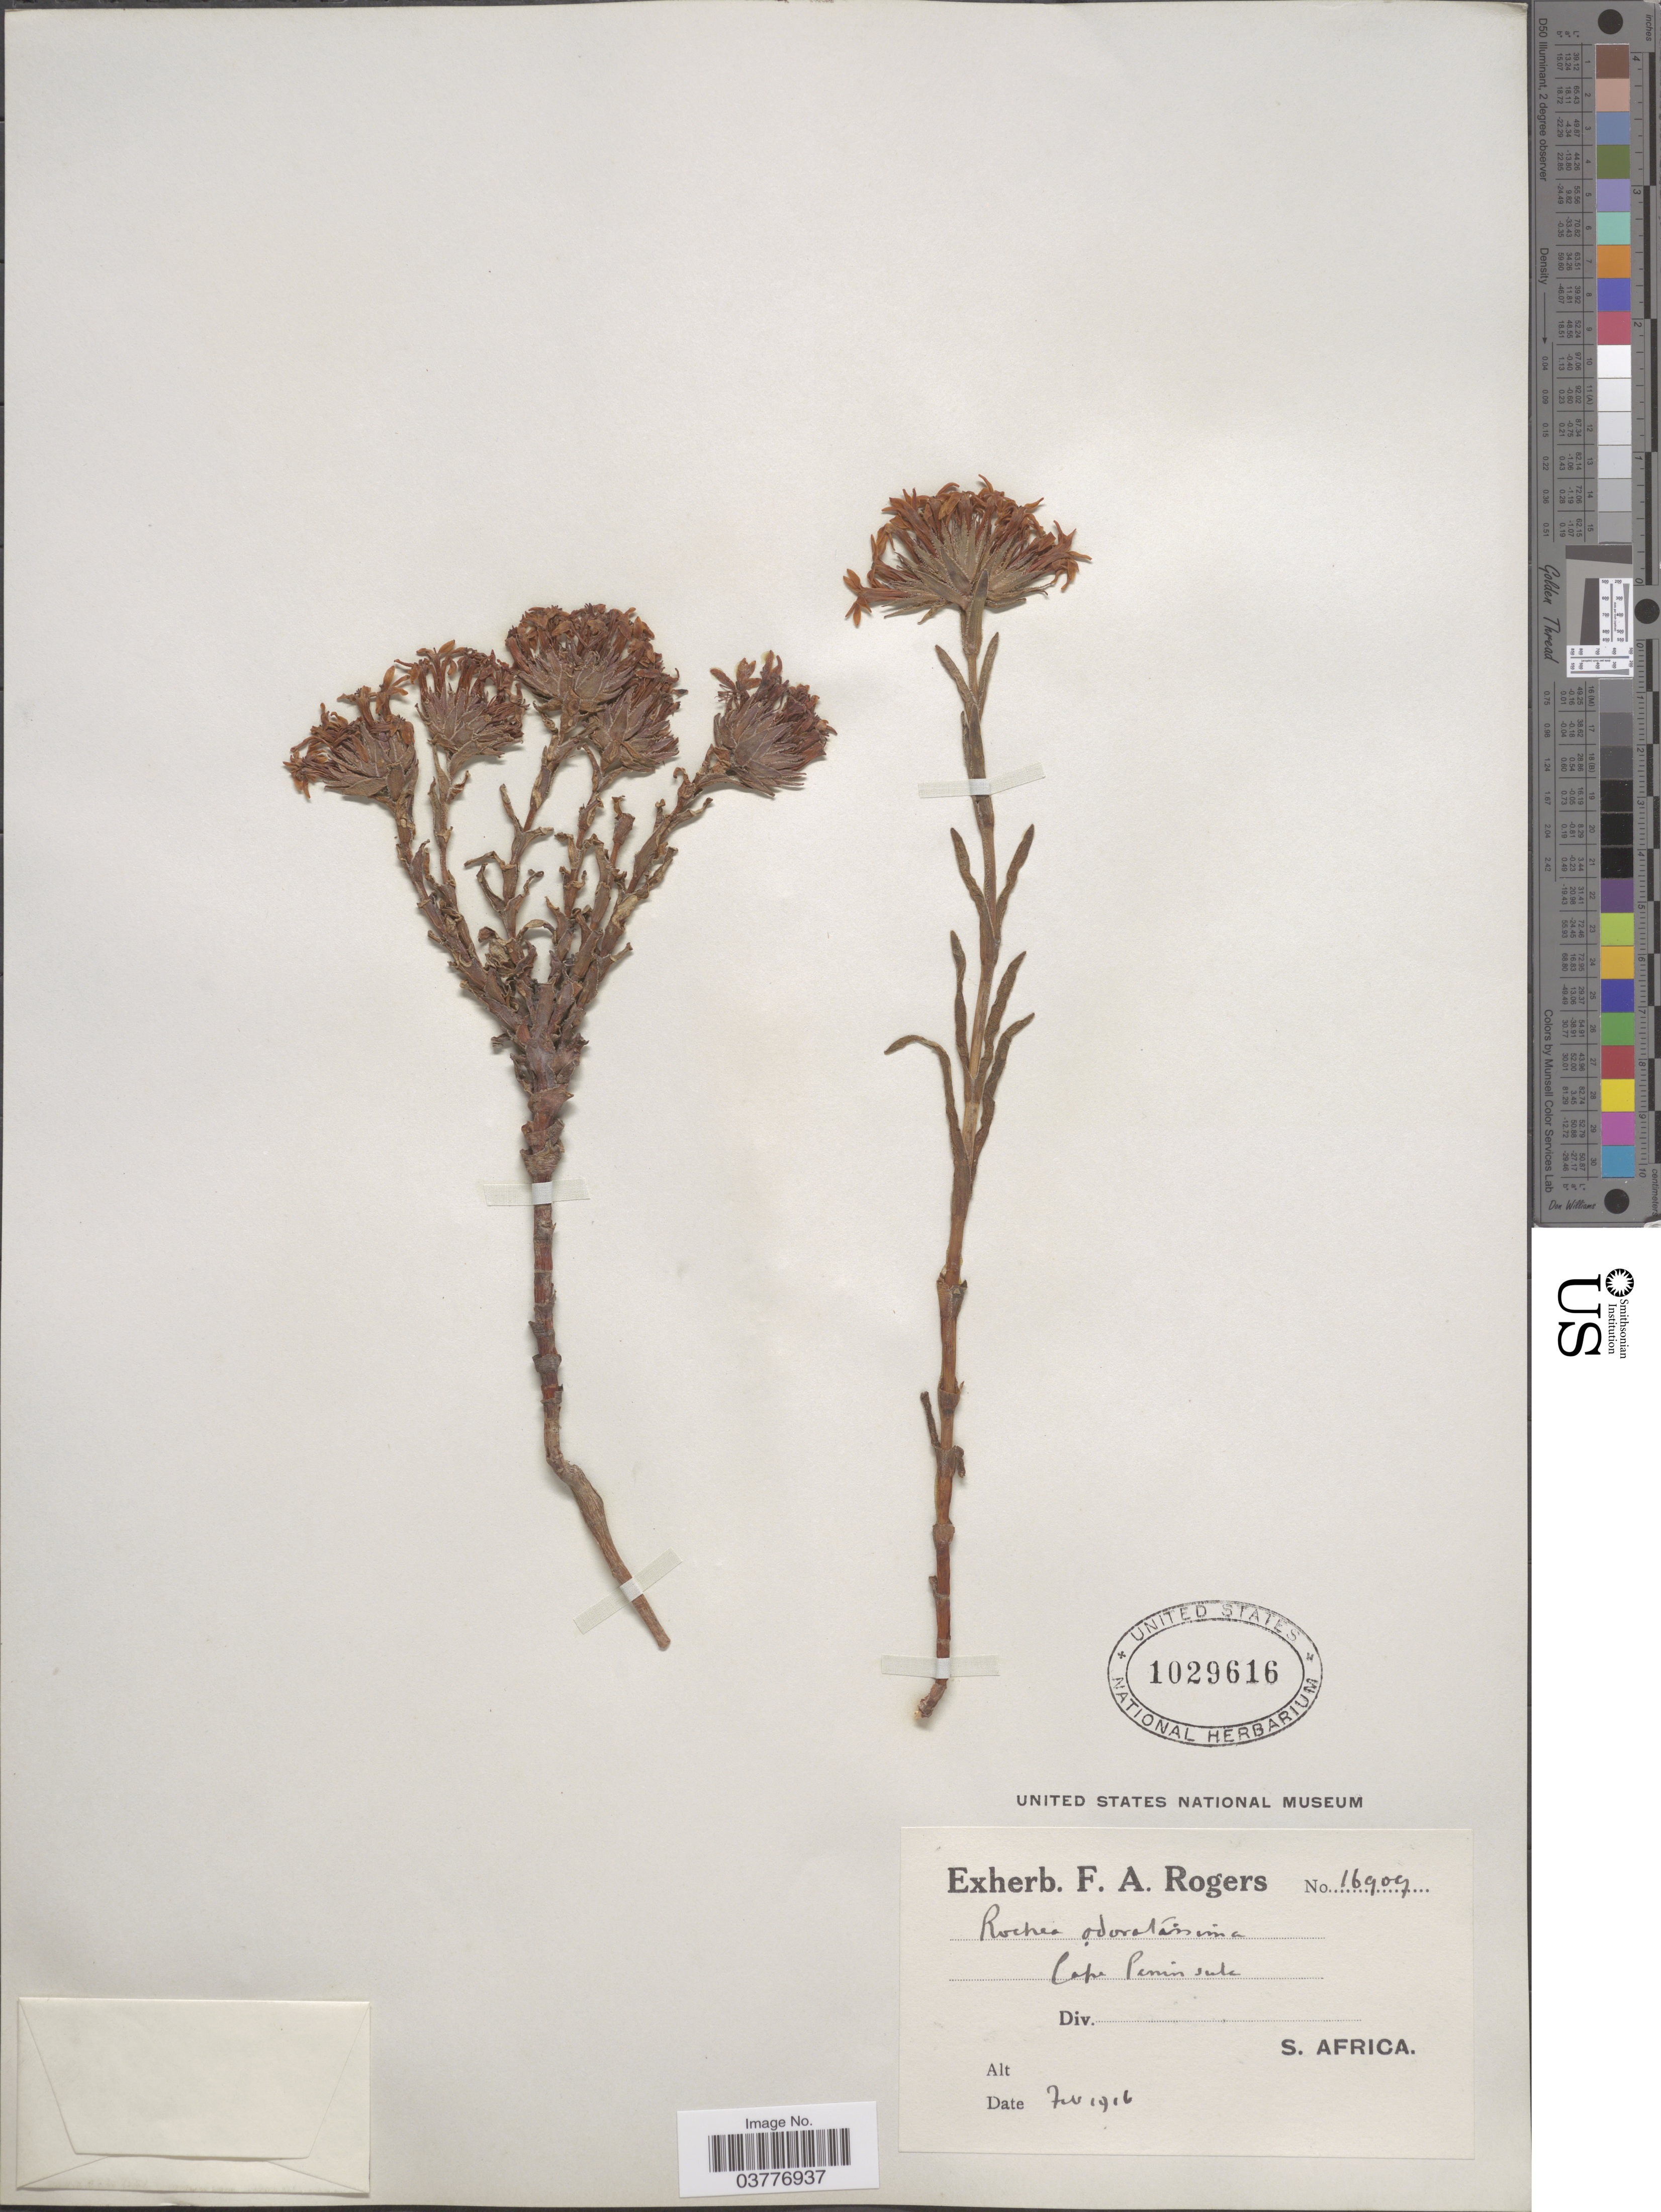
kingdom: Plantae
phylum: Tracheophyta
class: Magnoliopsida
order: Saxifragales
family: Crassulaceae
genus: Crassula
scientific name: Crassula fascicularis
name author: Lam.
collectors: ex herb. F. A. Rodgers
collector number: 16909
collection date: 1916-02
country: South Africa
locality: Cape Peninsula. S. Africa.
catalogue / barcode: US 1029616